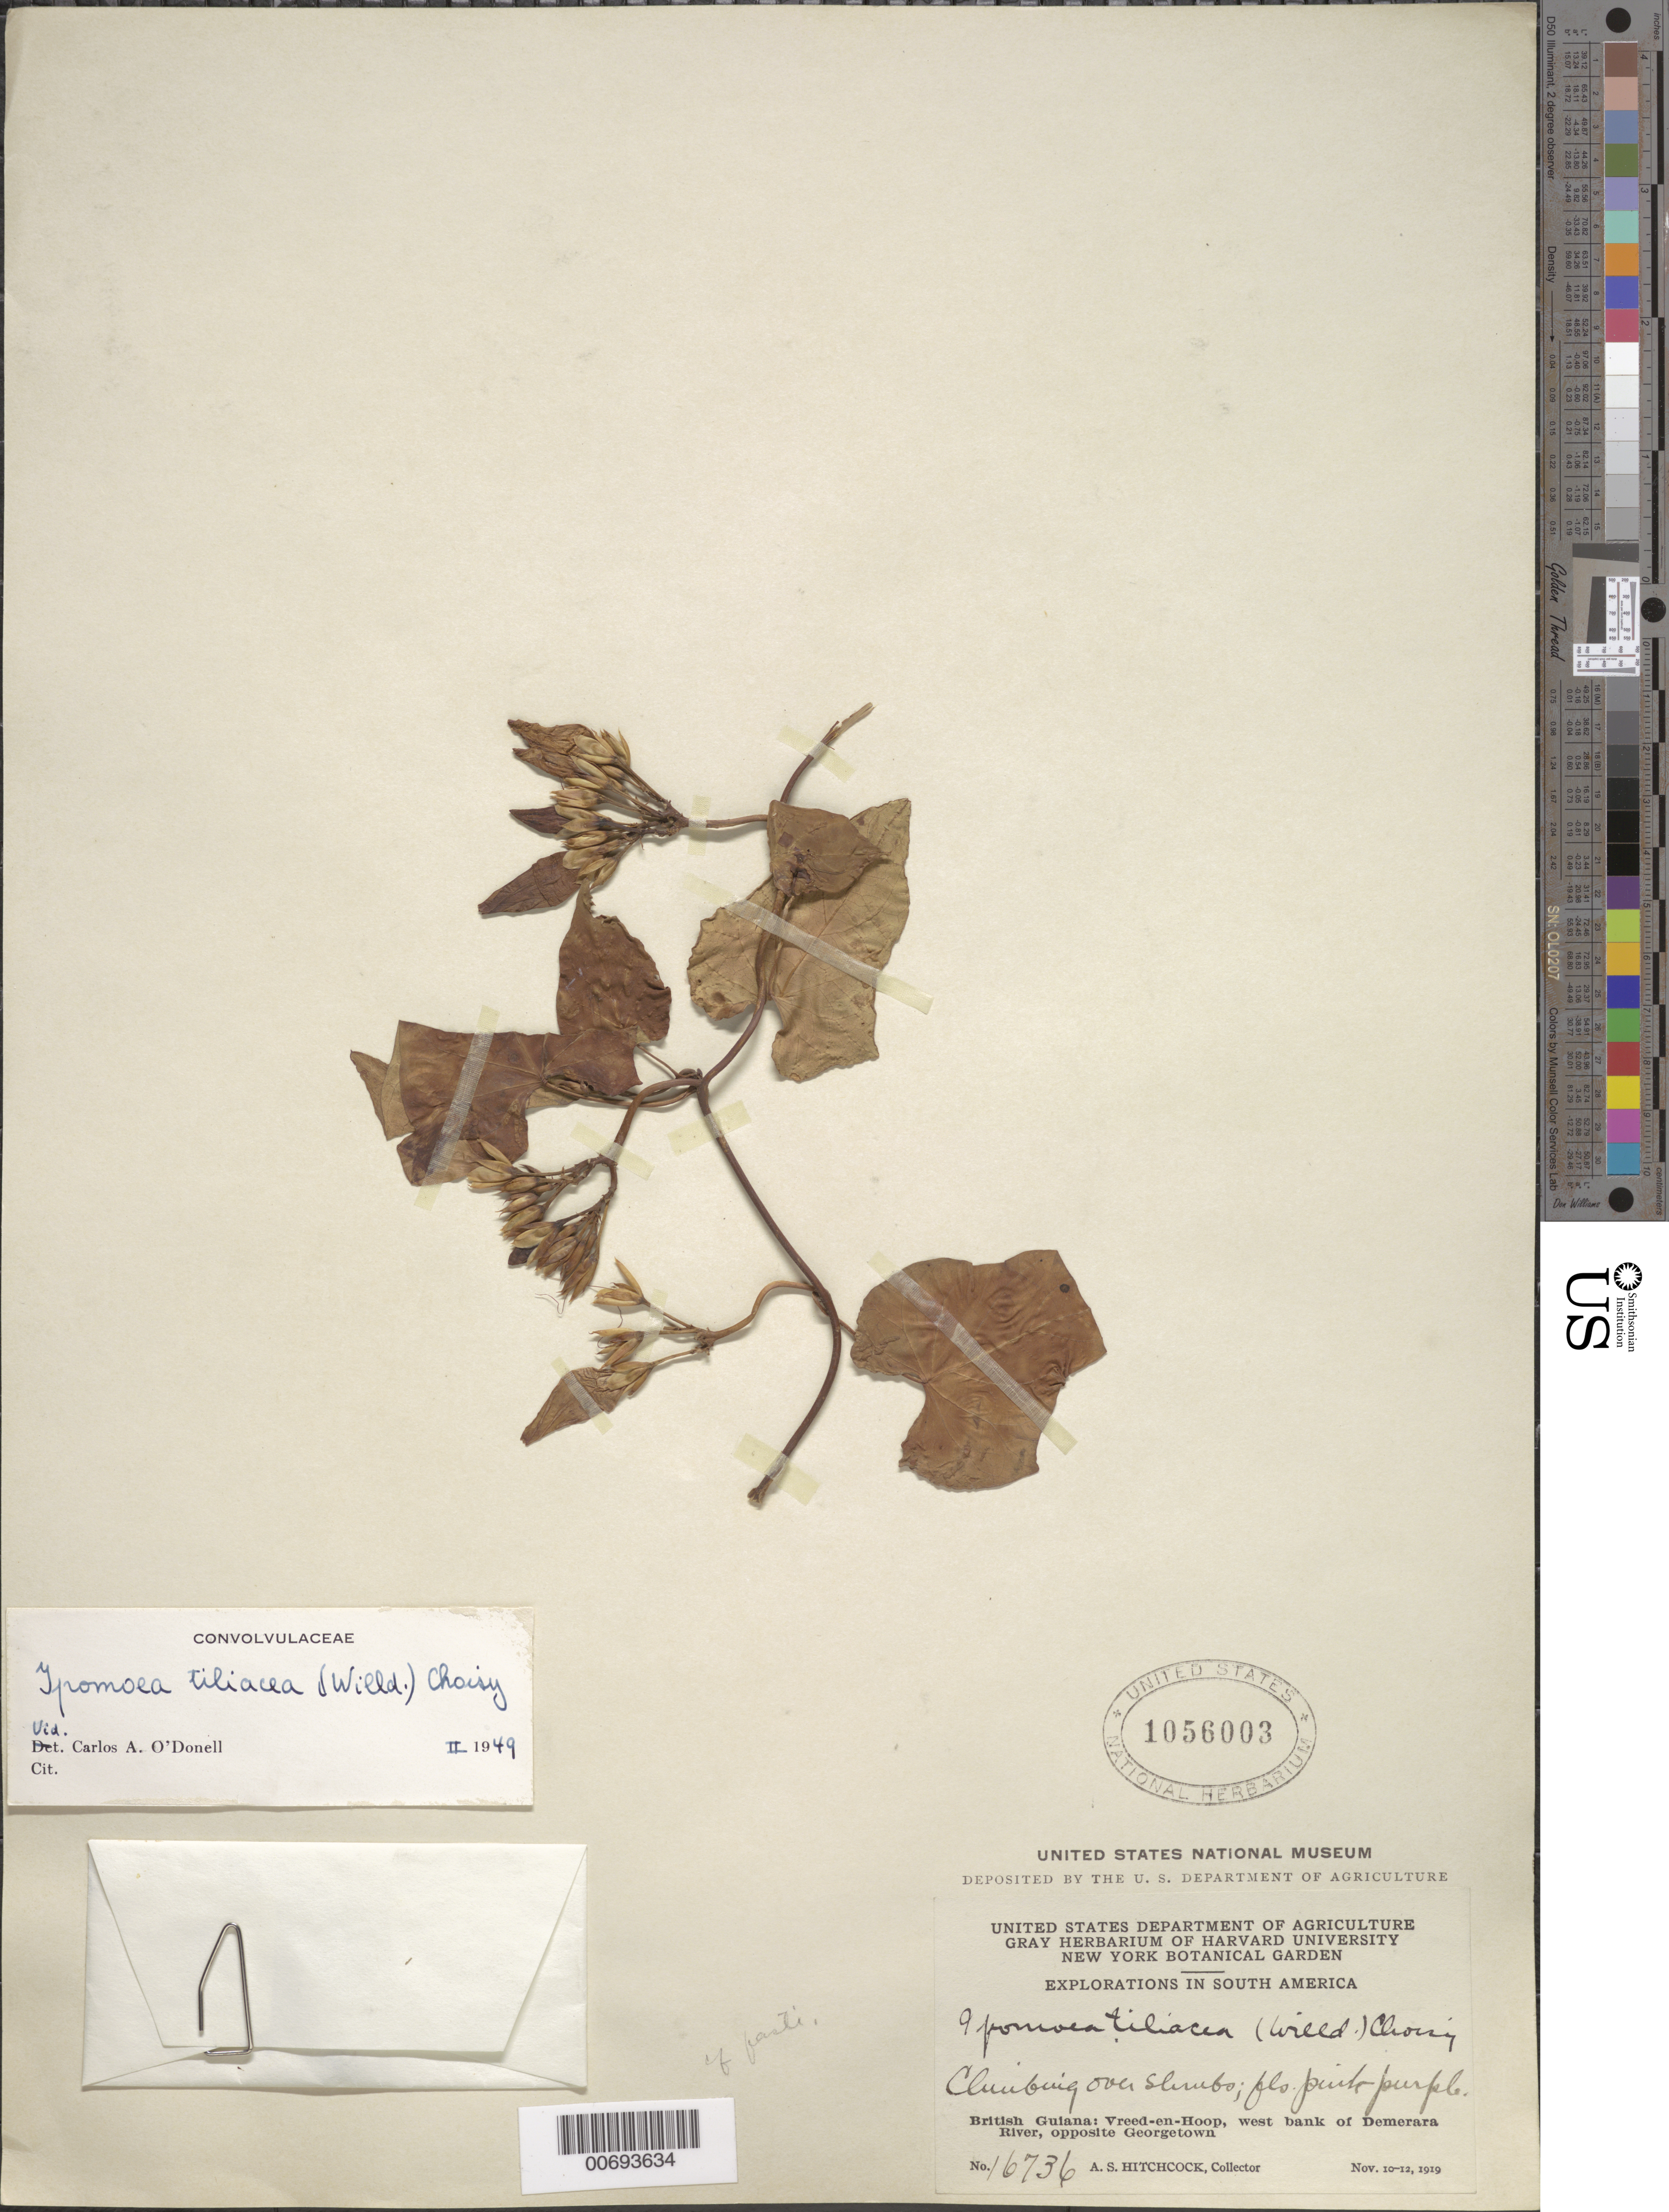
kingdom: Plantae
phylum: Tracheophyta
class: Magnoliopsida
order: Solanales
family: Convolvulaceae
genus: Ipomoea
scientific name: Ipomoea tiliacea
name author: (Willd.) Choisy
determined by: O'Donell, C. A.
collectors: A. S. Hitchcock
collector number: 16736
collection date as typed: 10-Nov-19 to 12-Nov-19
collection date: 1919-11-10/1919-11-12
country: Guyana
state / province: Essequibo Isl-W. Demerara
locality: Vreed-en-Hoop, W bank of Demerara R., opposite Georgetown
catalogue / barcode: US 1056003